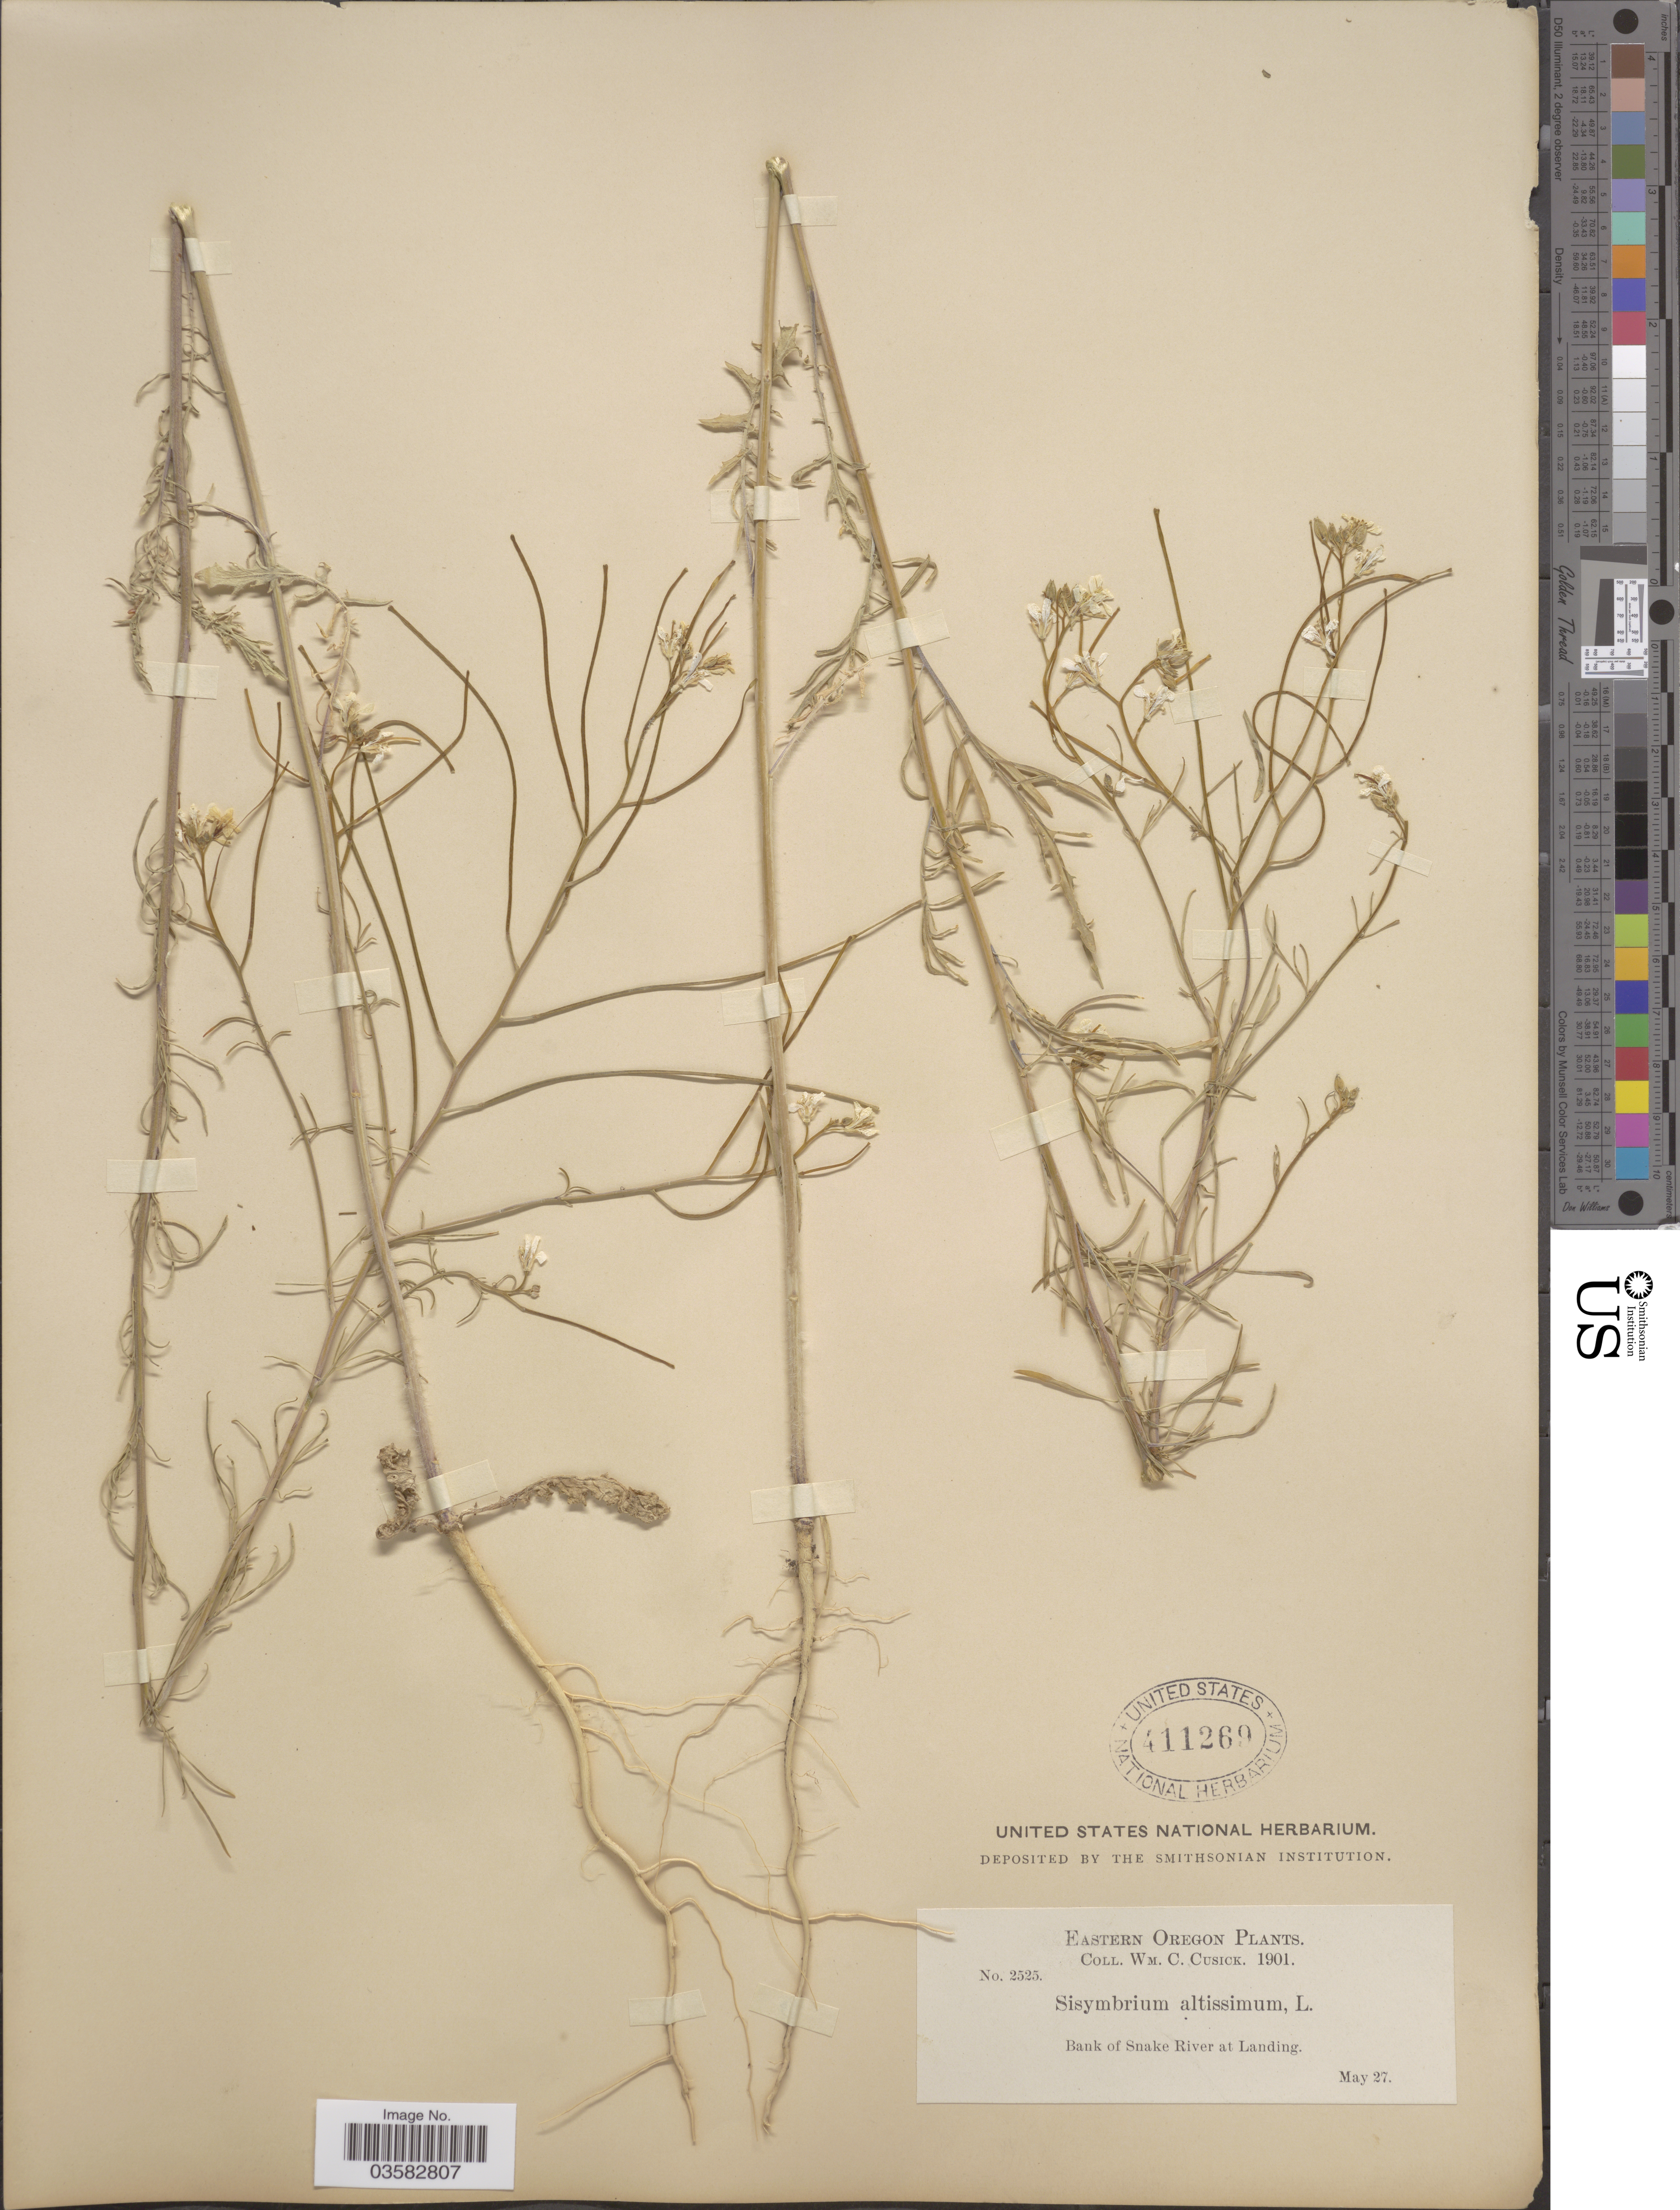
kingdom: Plantae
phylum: Tracheophyta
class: Magnoliopsida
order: Brassicales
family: Brassicaceae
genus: Sisymbrium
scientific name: Sisymbrium altissimum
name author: L.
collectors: W. C. Cusick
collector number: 2525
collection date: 1901-05-27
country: United States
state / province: Oregon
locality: Eastern Oregon. Bank of Snake River at Landing.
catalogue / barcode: US 411269